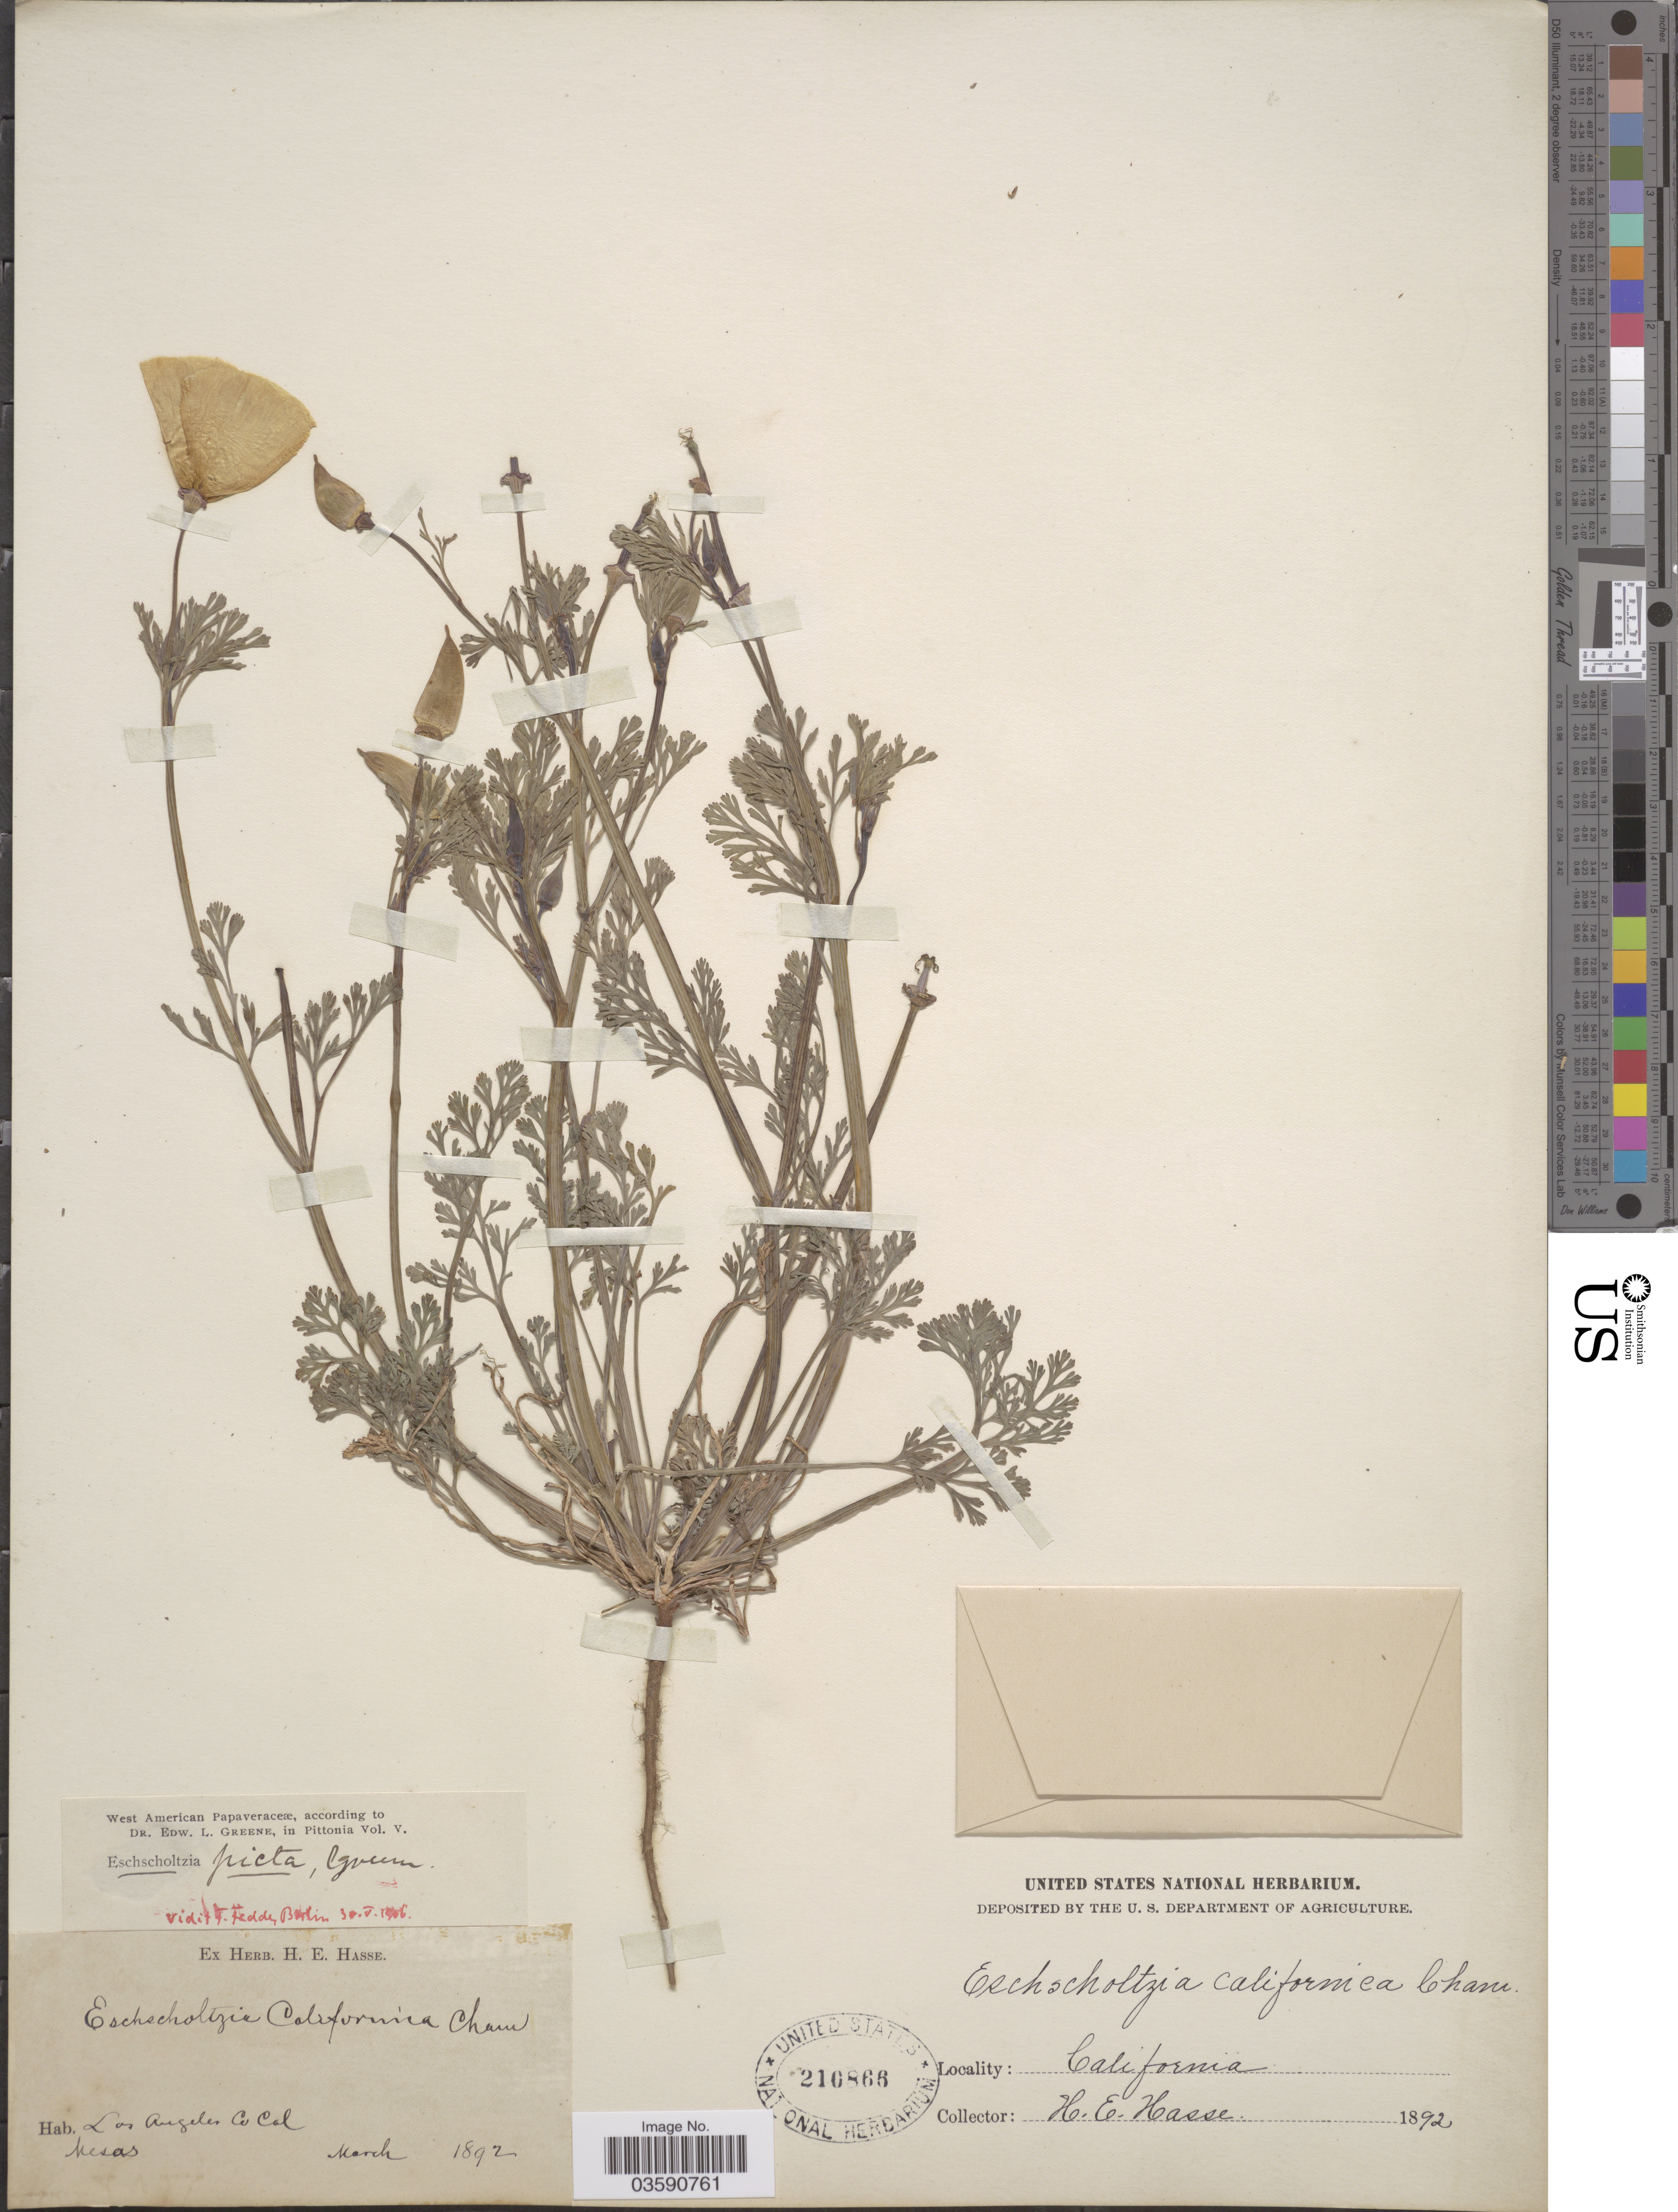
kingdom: Plantae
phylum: Tracheophyta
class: Magnoliopsida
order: Ranunculales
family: Papaveraceae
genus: Eschscholzia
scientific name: Eschscholzia picta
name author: Greene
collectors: H. E. Hasse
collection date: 1892-03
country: United States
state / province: California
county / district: Los Angeles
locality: Los Angeles Co. Mesas.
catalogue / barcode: US 210866